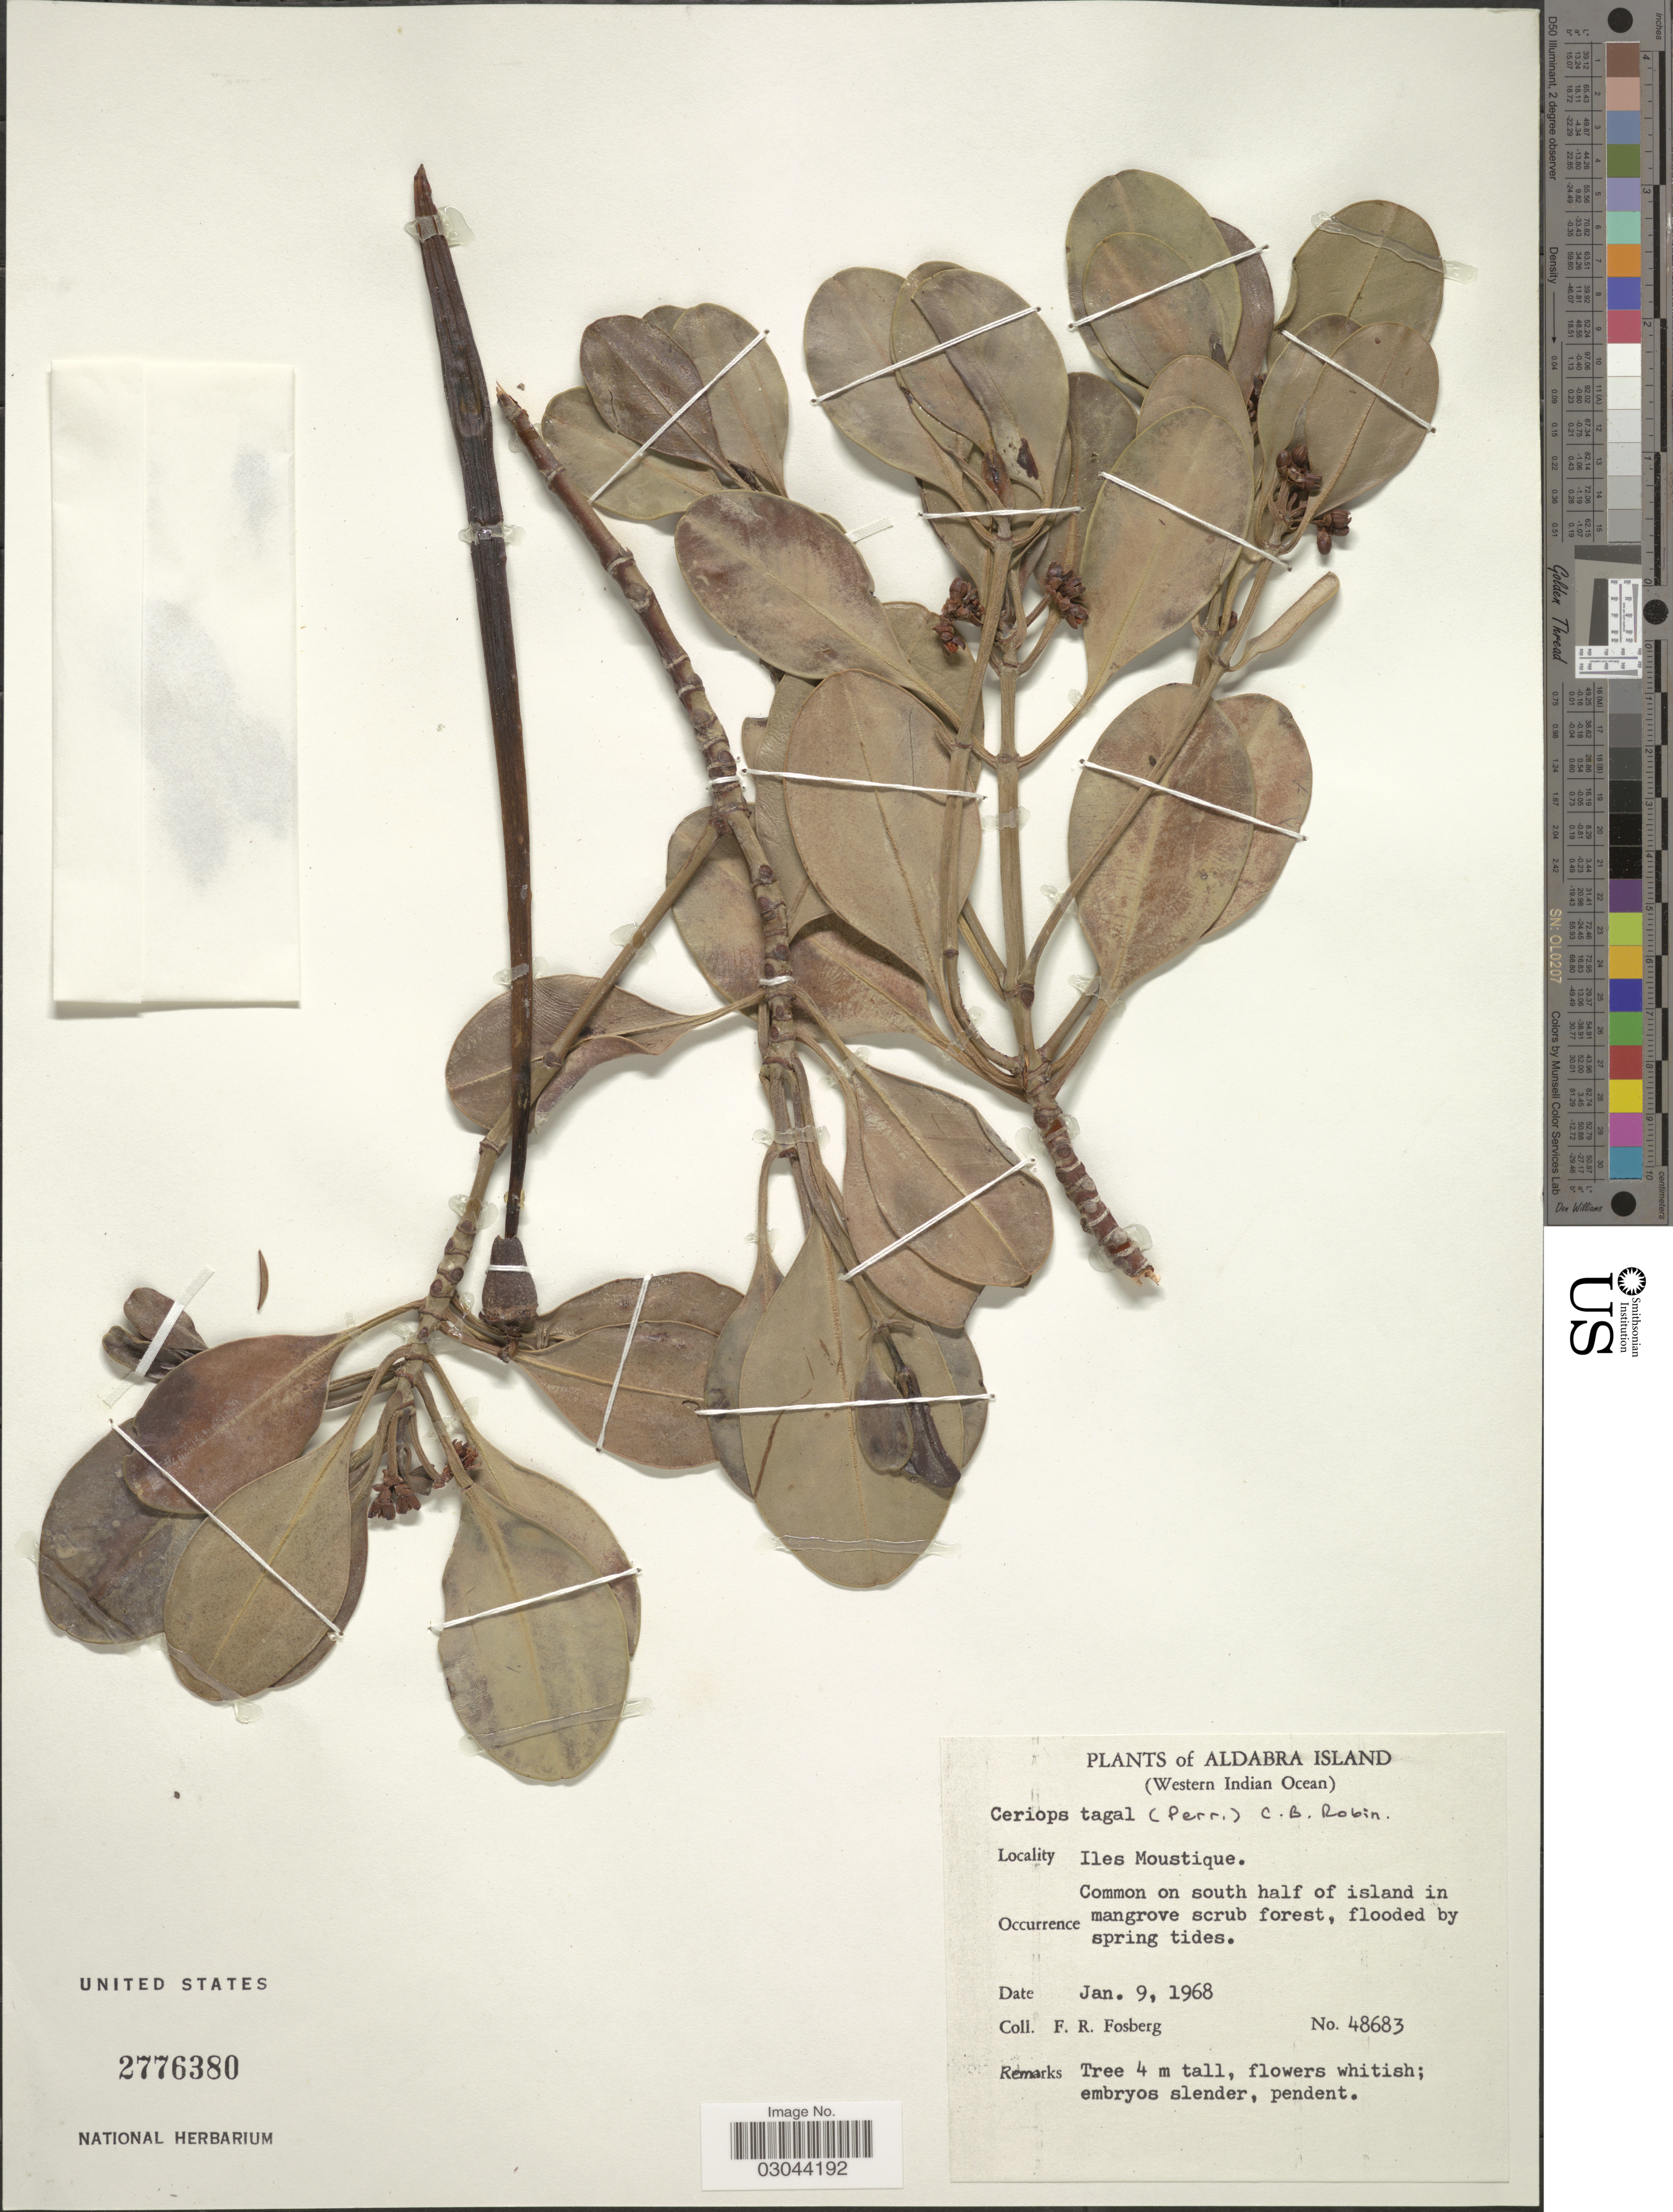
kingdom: Plantae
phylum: Tracheophyta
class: Magnoliopsida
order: Malpighiales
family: Rhizophoraceae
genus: Ceriops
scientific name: Ceriops tagal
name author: (Perr.) C.B. Rob.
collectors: F. R. Fosberg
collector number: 48683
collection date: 1968-01-09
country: Seychelles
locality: Aldabra Island. (Western Indian Ocean). Iles Moustique. Common on south half of island.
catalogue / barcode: US 2776380